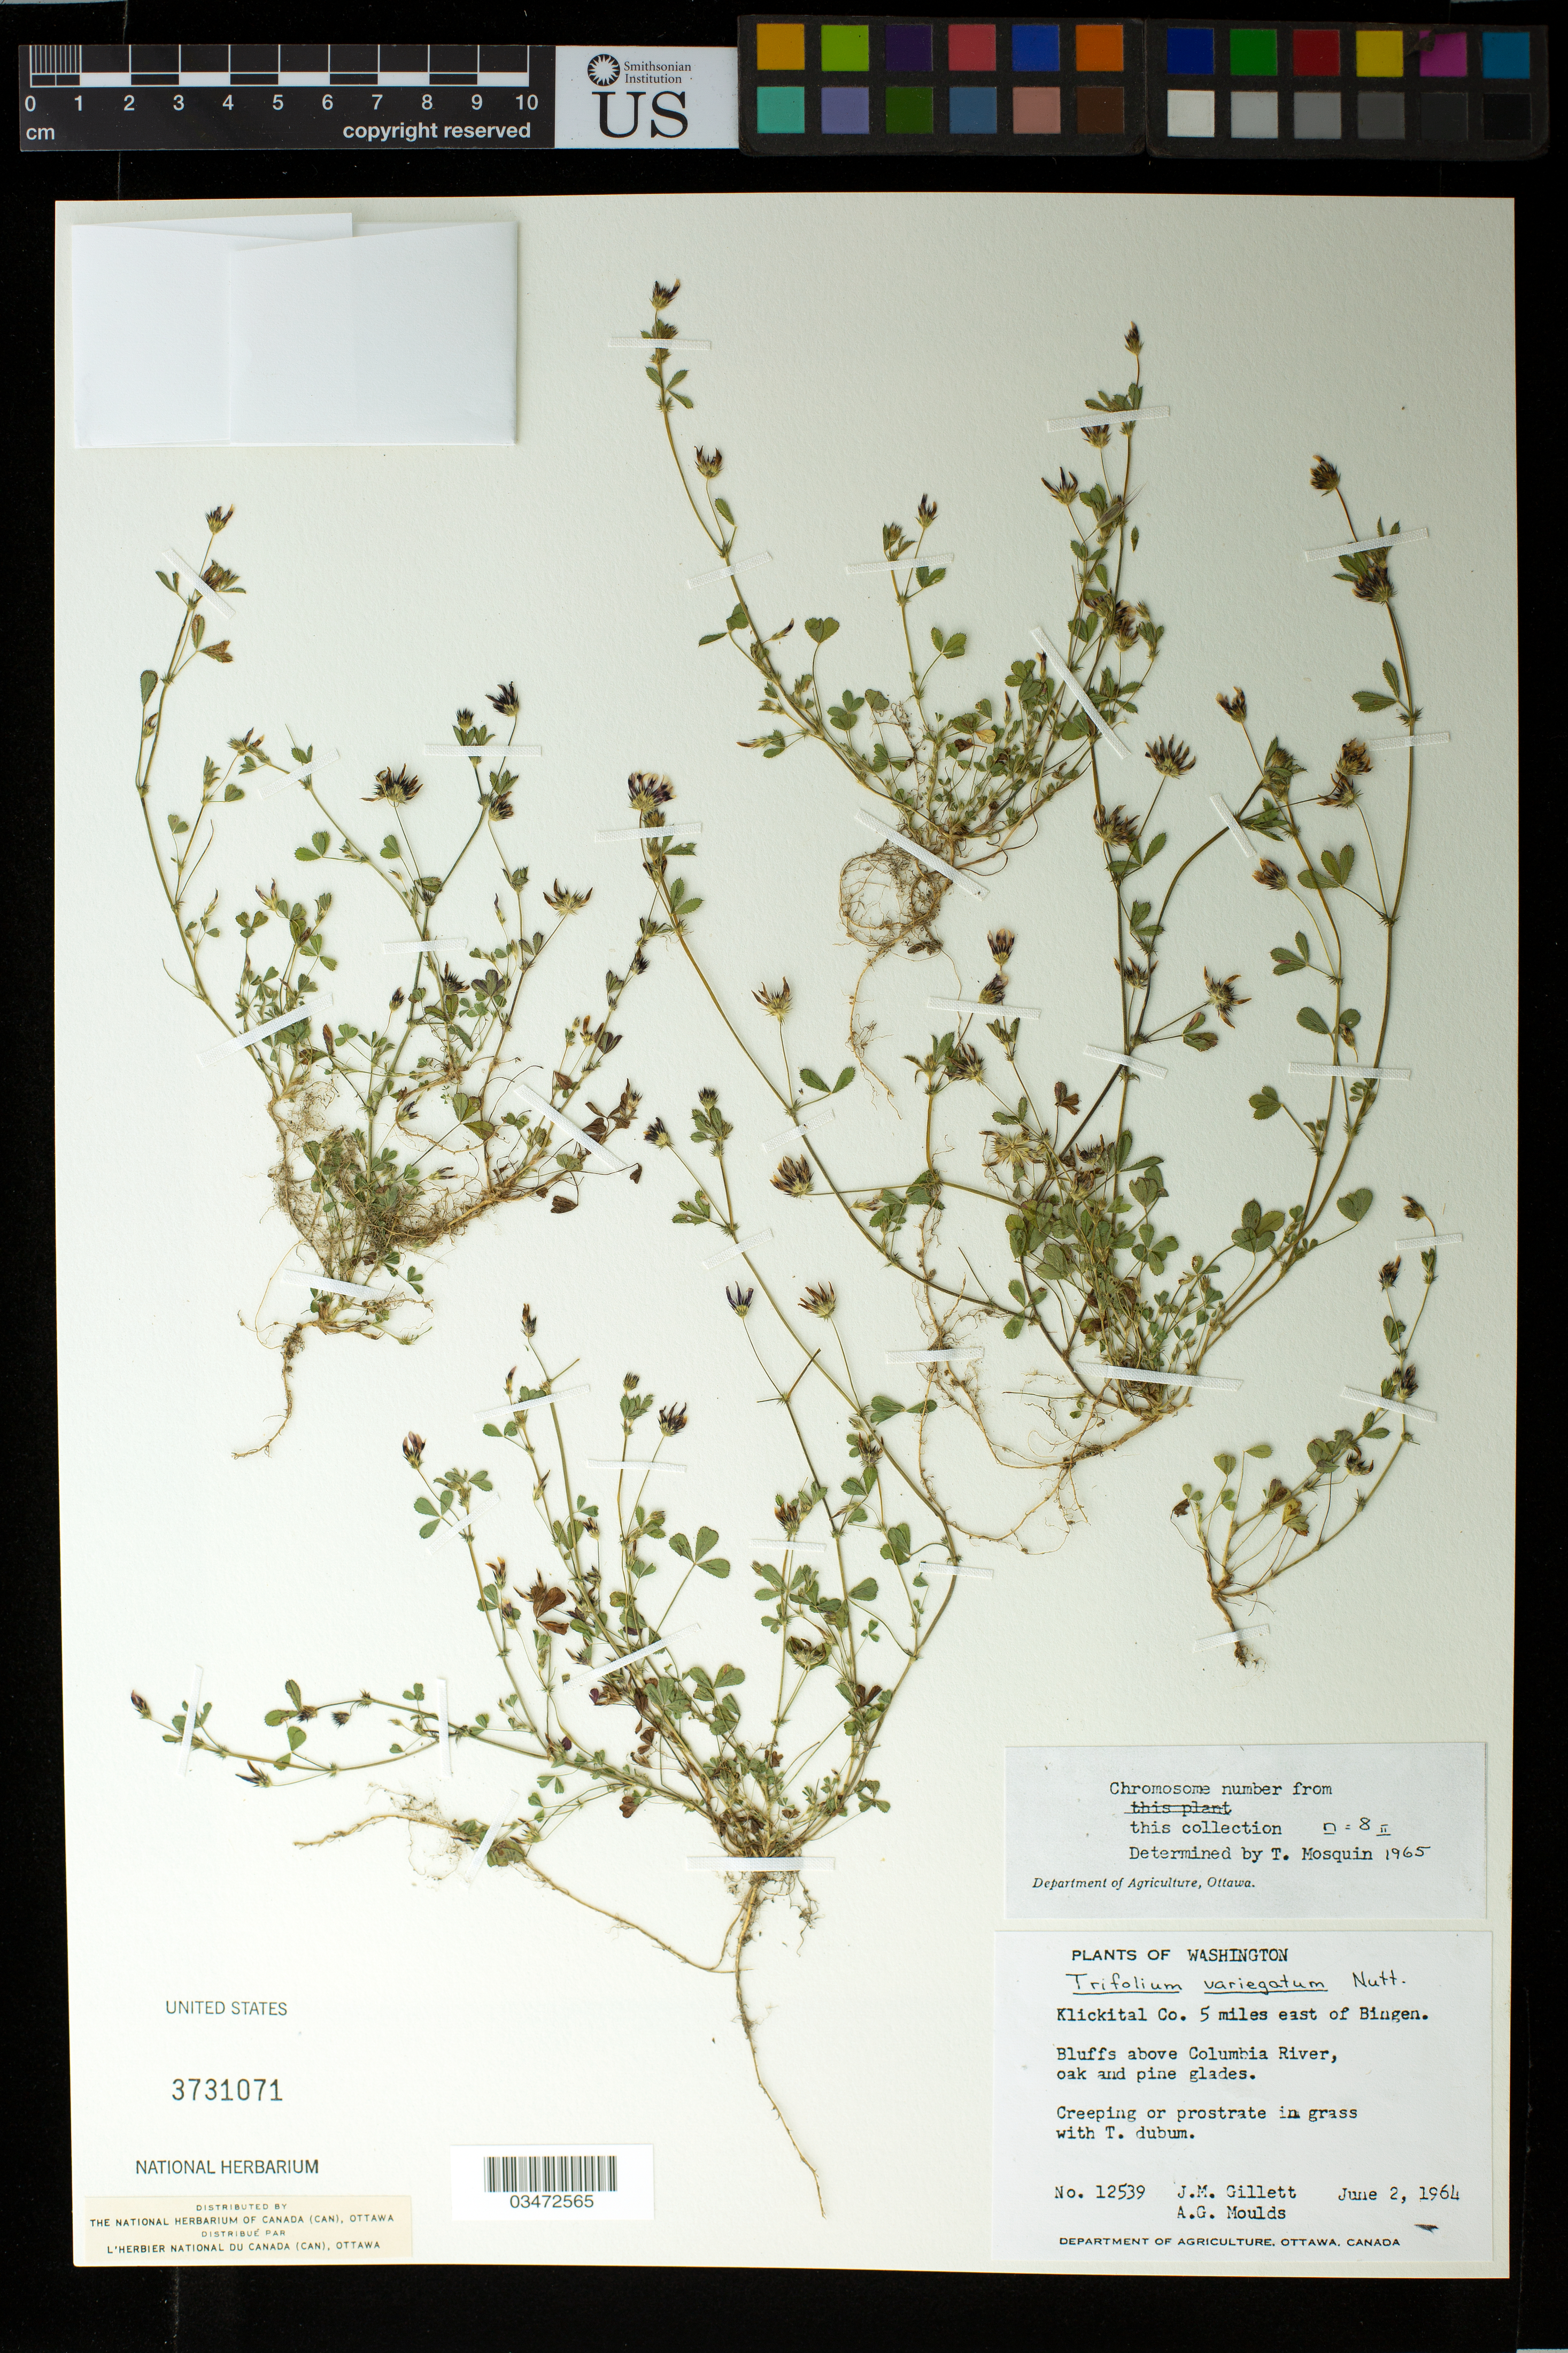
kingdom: Plantae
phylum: Tracheophyta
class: Magnoliopsida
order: Fabales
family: Fabaceae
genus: Trifolium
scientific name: Trifolium variegatum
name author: Nutt.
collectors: J. Gillett & A. Moulds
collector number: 12539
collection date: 1964-06-02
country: United States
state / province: Washington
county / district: Klickitat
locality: Klickital Co. 5 miles east of Bingen.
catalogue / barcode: US 3731071